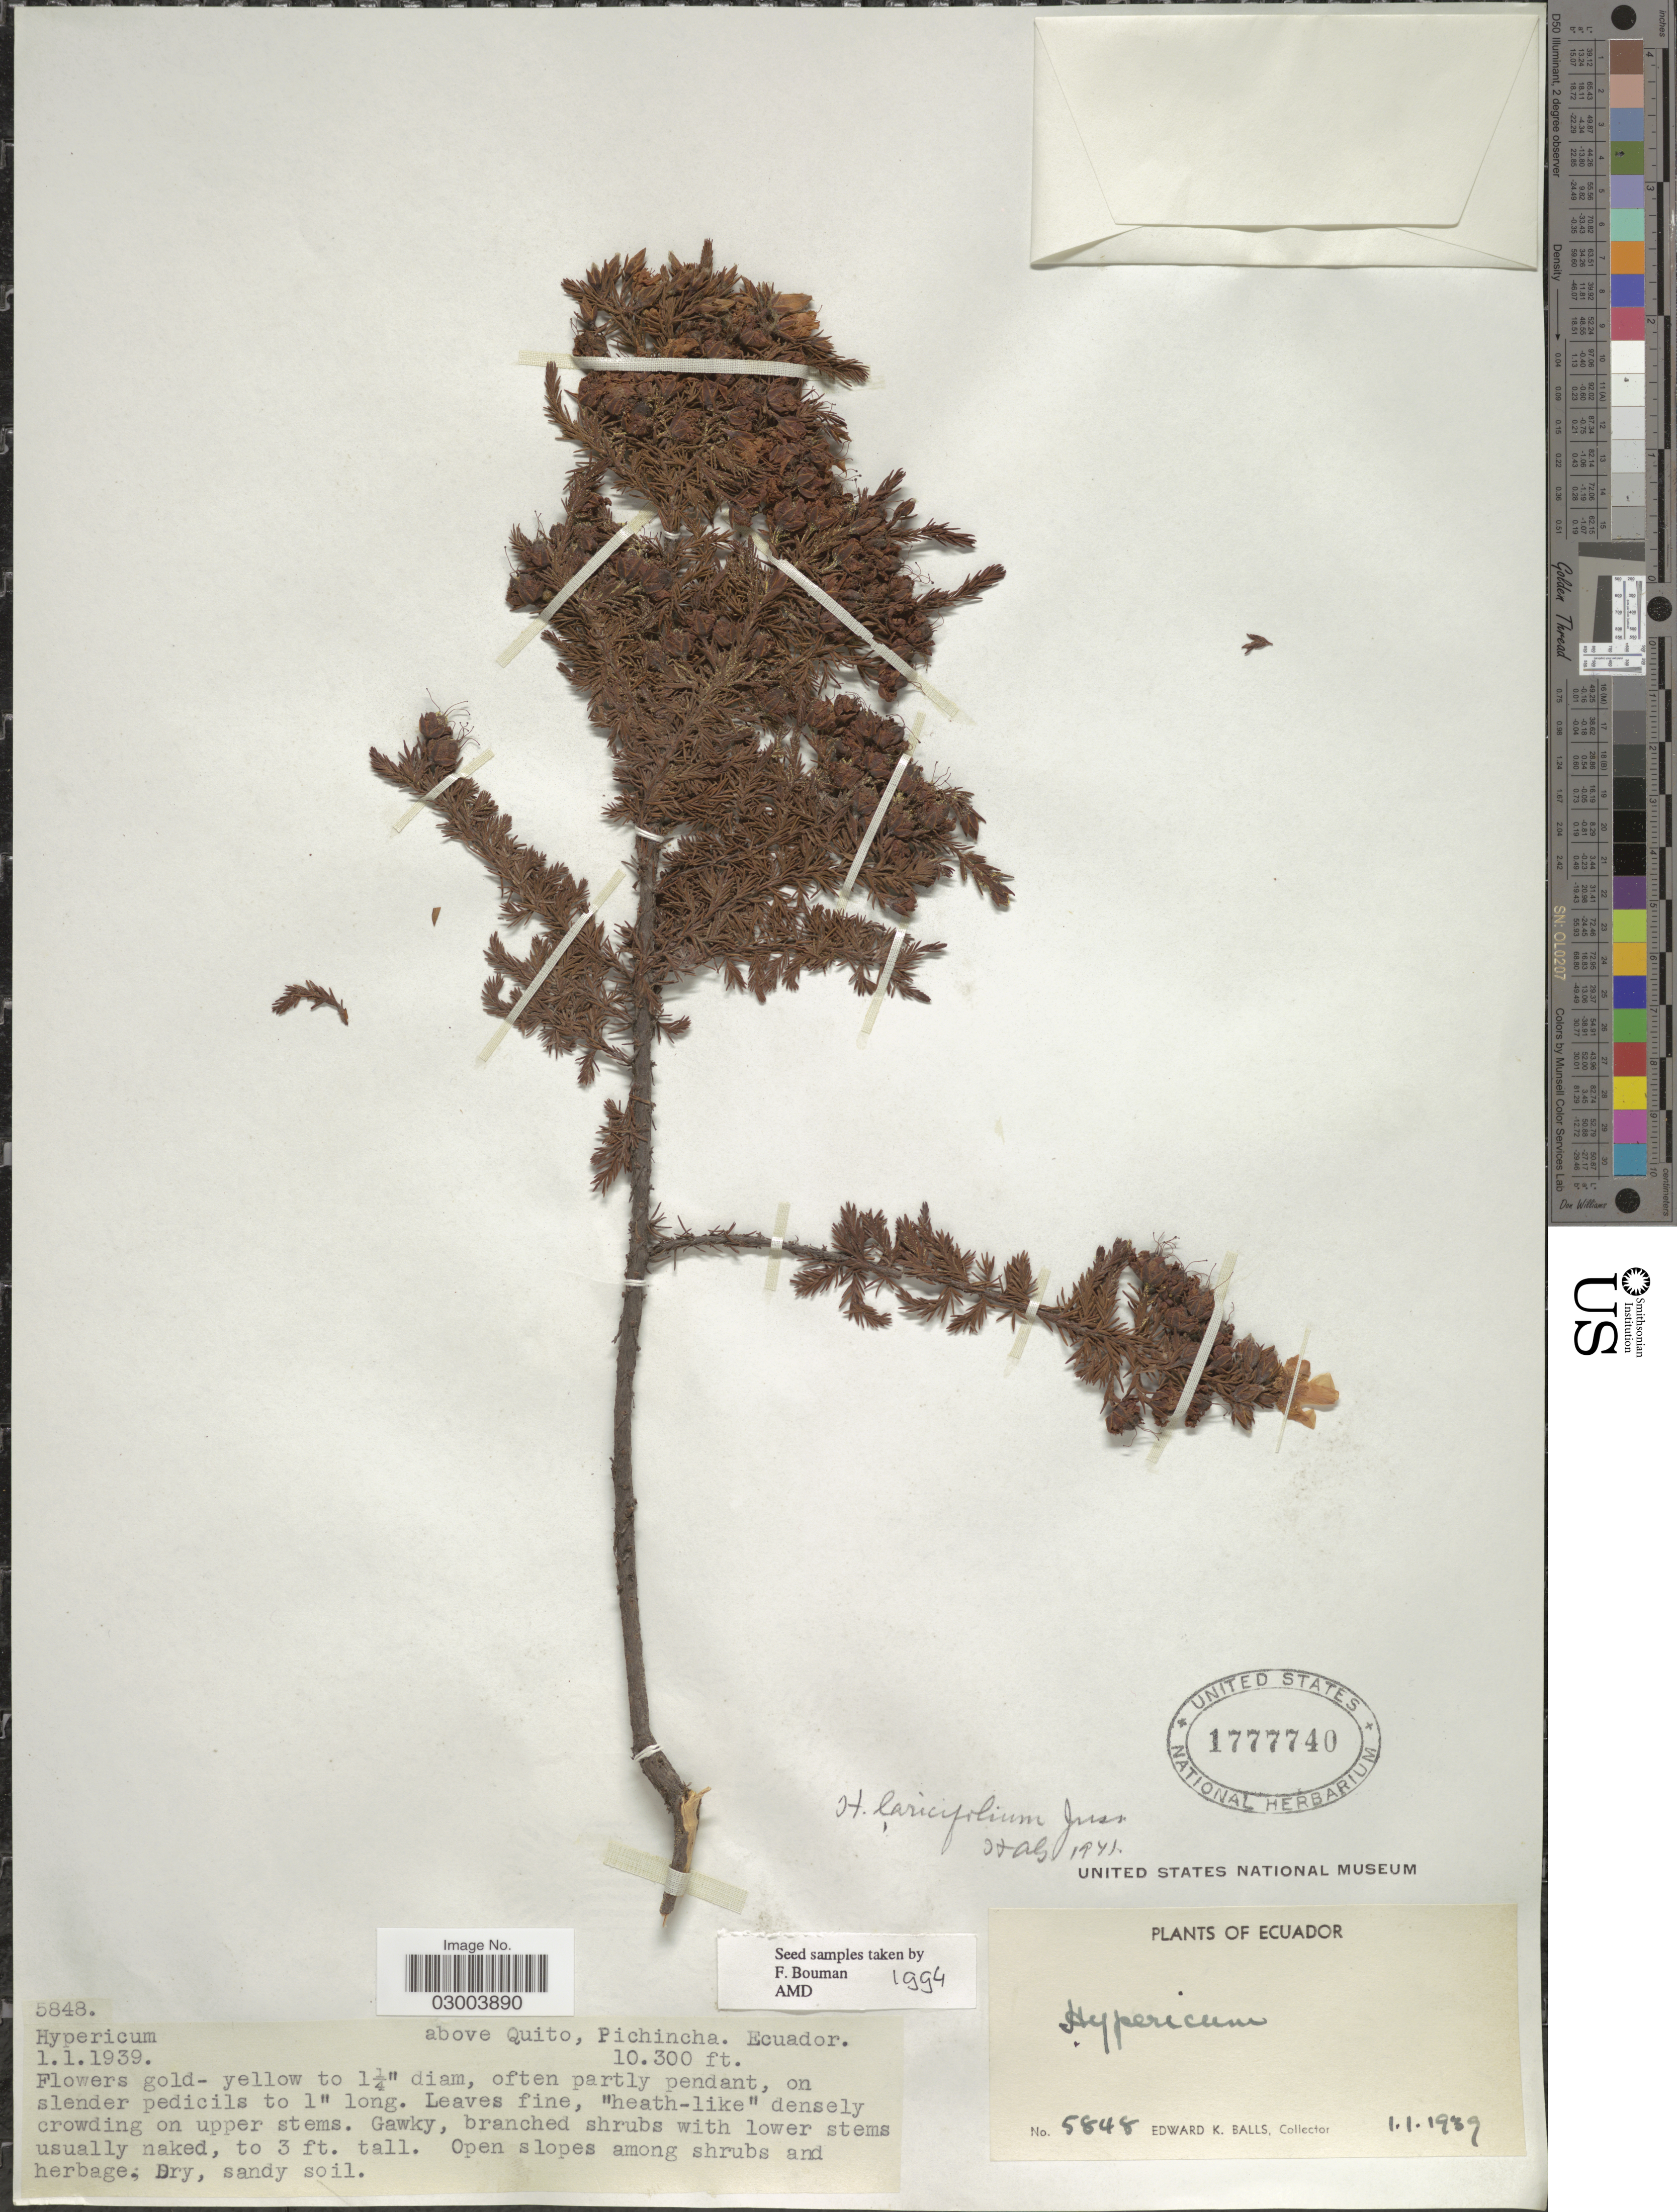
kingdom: Plantae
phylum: Tracheophyta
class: Magnoliopsida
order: Malpighiales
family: Hypericaceae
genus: Hypericum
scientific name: Hypericum laricifolium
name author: Juss.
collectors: E. K. Balls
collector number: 5848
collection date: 1939-01-01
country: Ecuador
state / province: Pichincha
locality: Above Quito.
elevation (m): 3139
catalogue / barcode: US 1777740